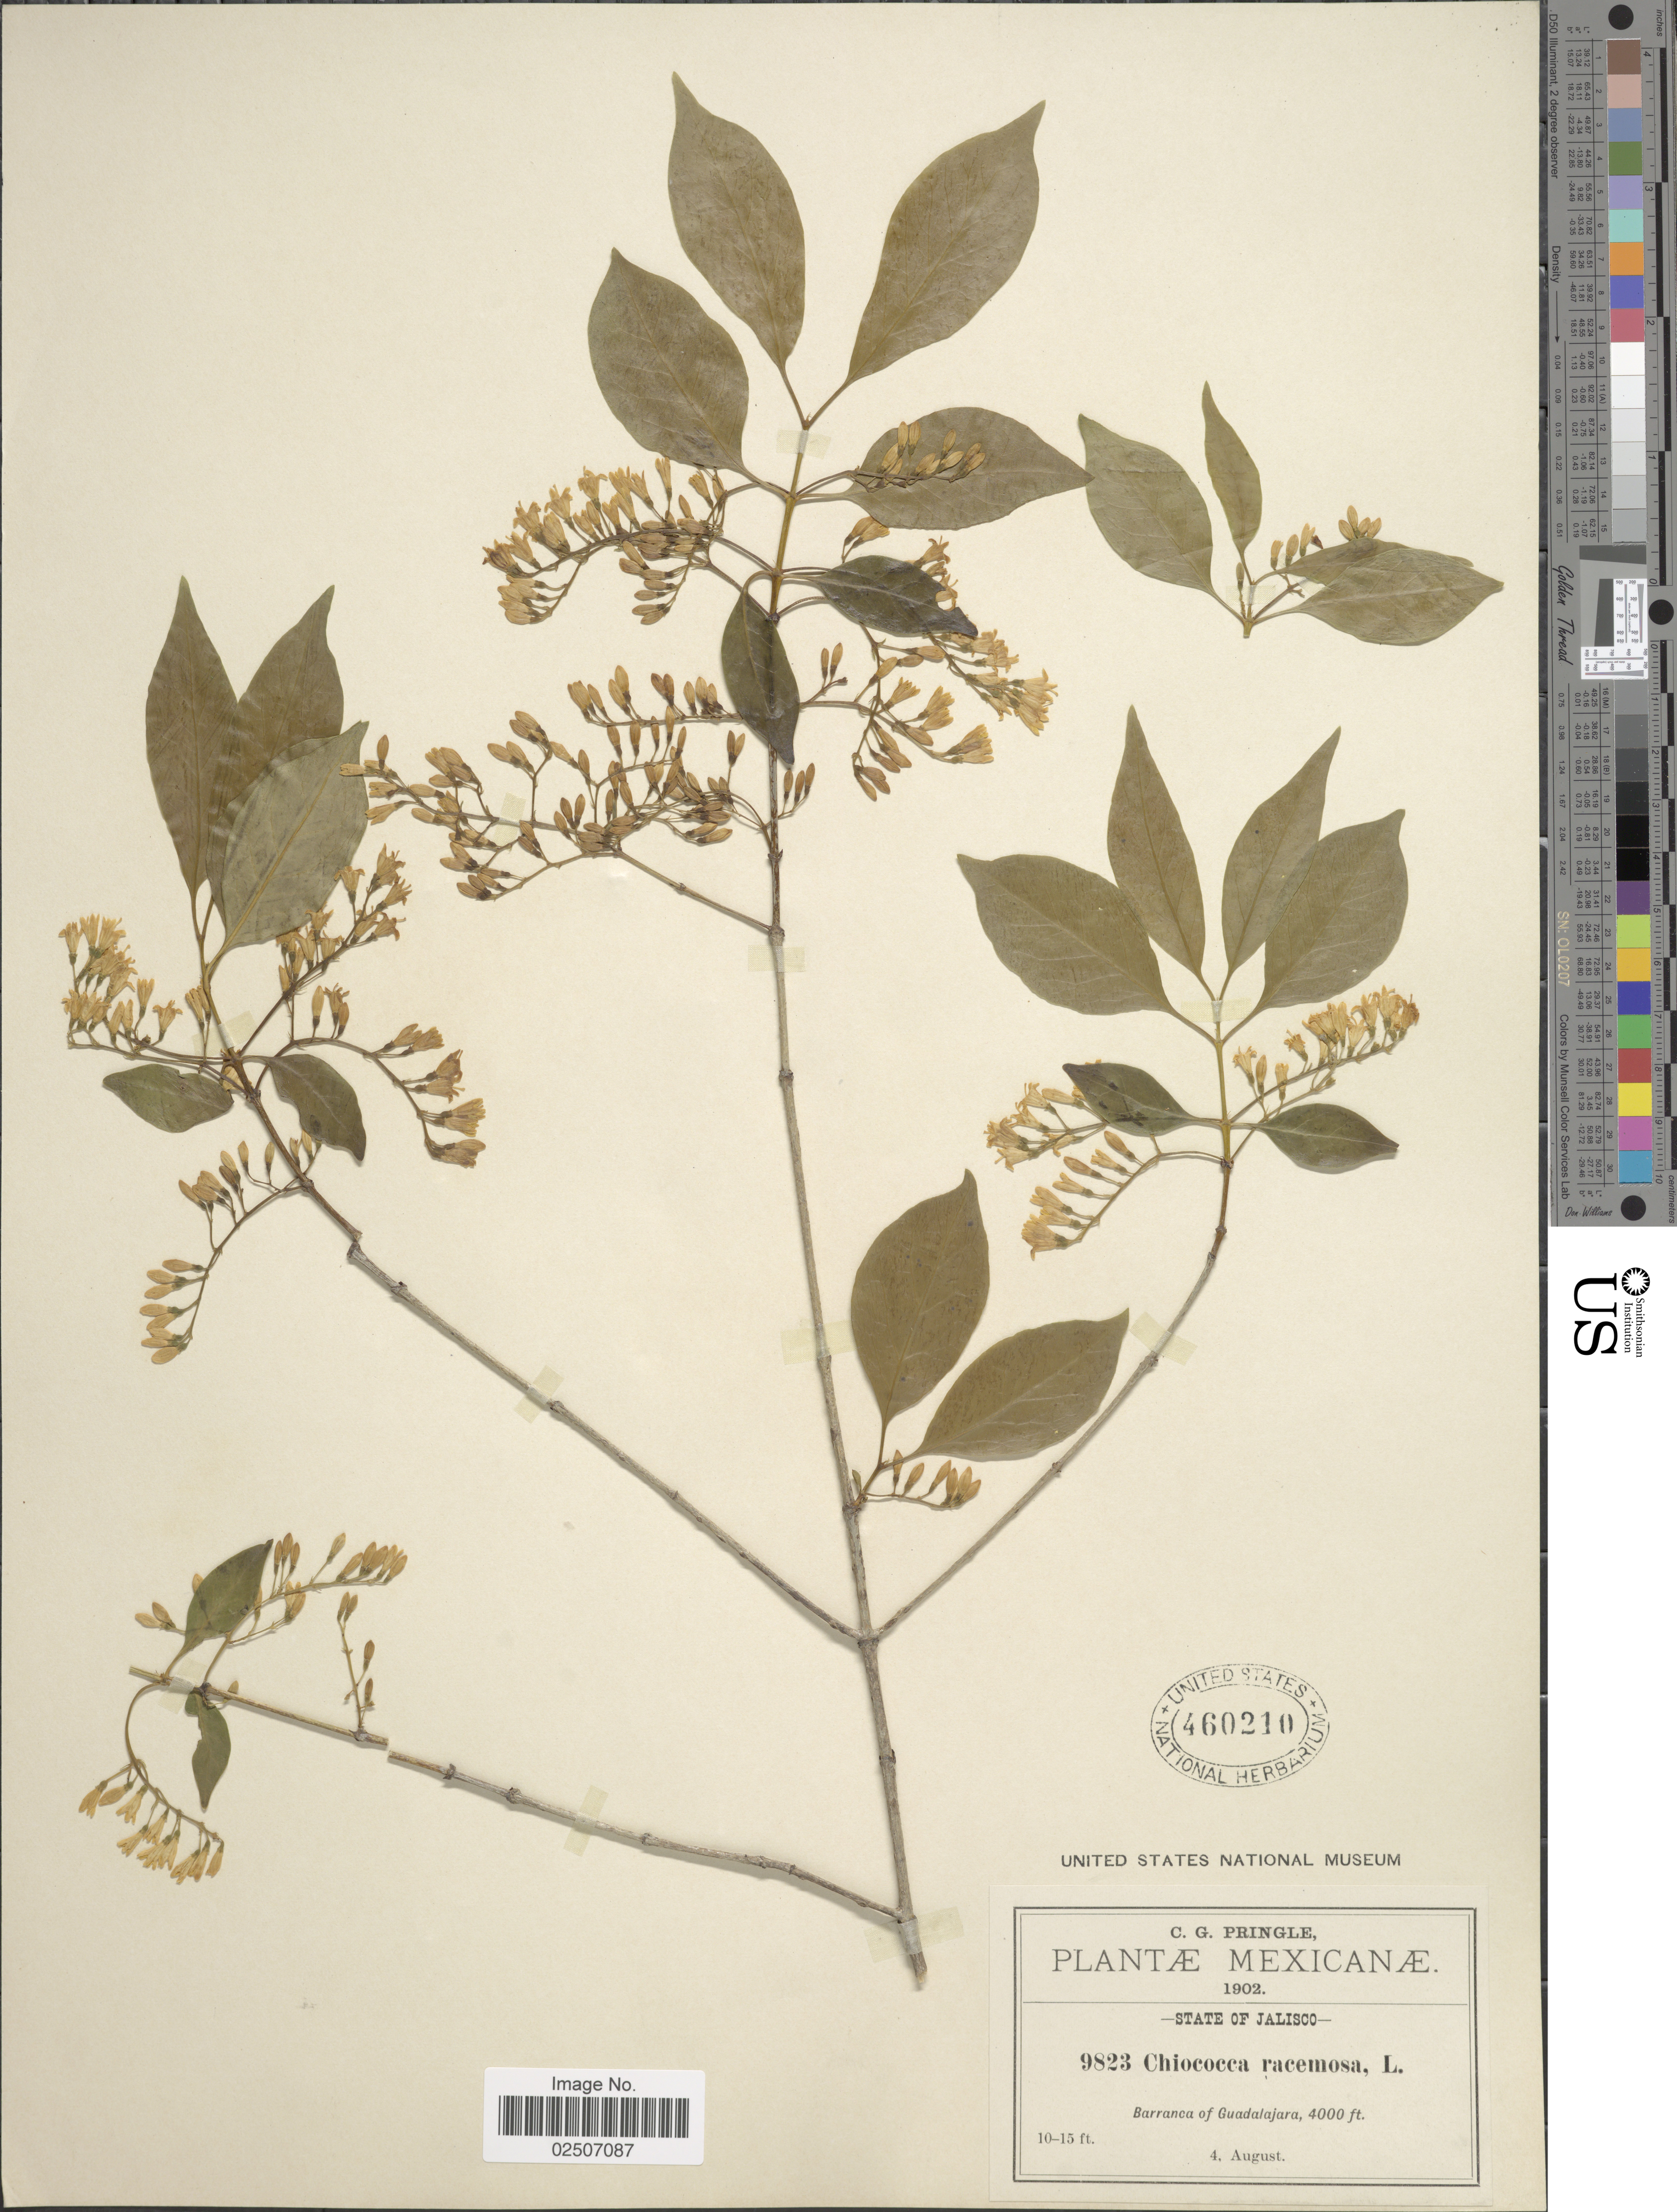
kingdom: Plantae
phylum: Tracheophyta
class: Magnoliopsida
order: Gentianales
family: Rubiaceae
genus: Chiococca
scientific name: Chiococca alba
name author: (L.) Hitchc.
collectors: C. G. Pringle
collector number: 9823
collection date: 1902-08-04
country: Mexico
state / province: Jalisco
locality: Barranca of Guadalajara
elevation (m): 1219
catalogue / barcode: US 460210